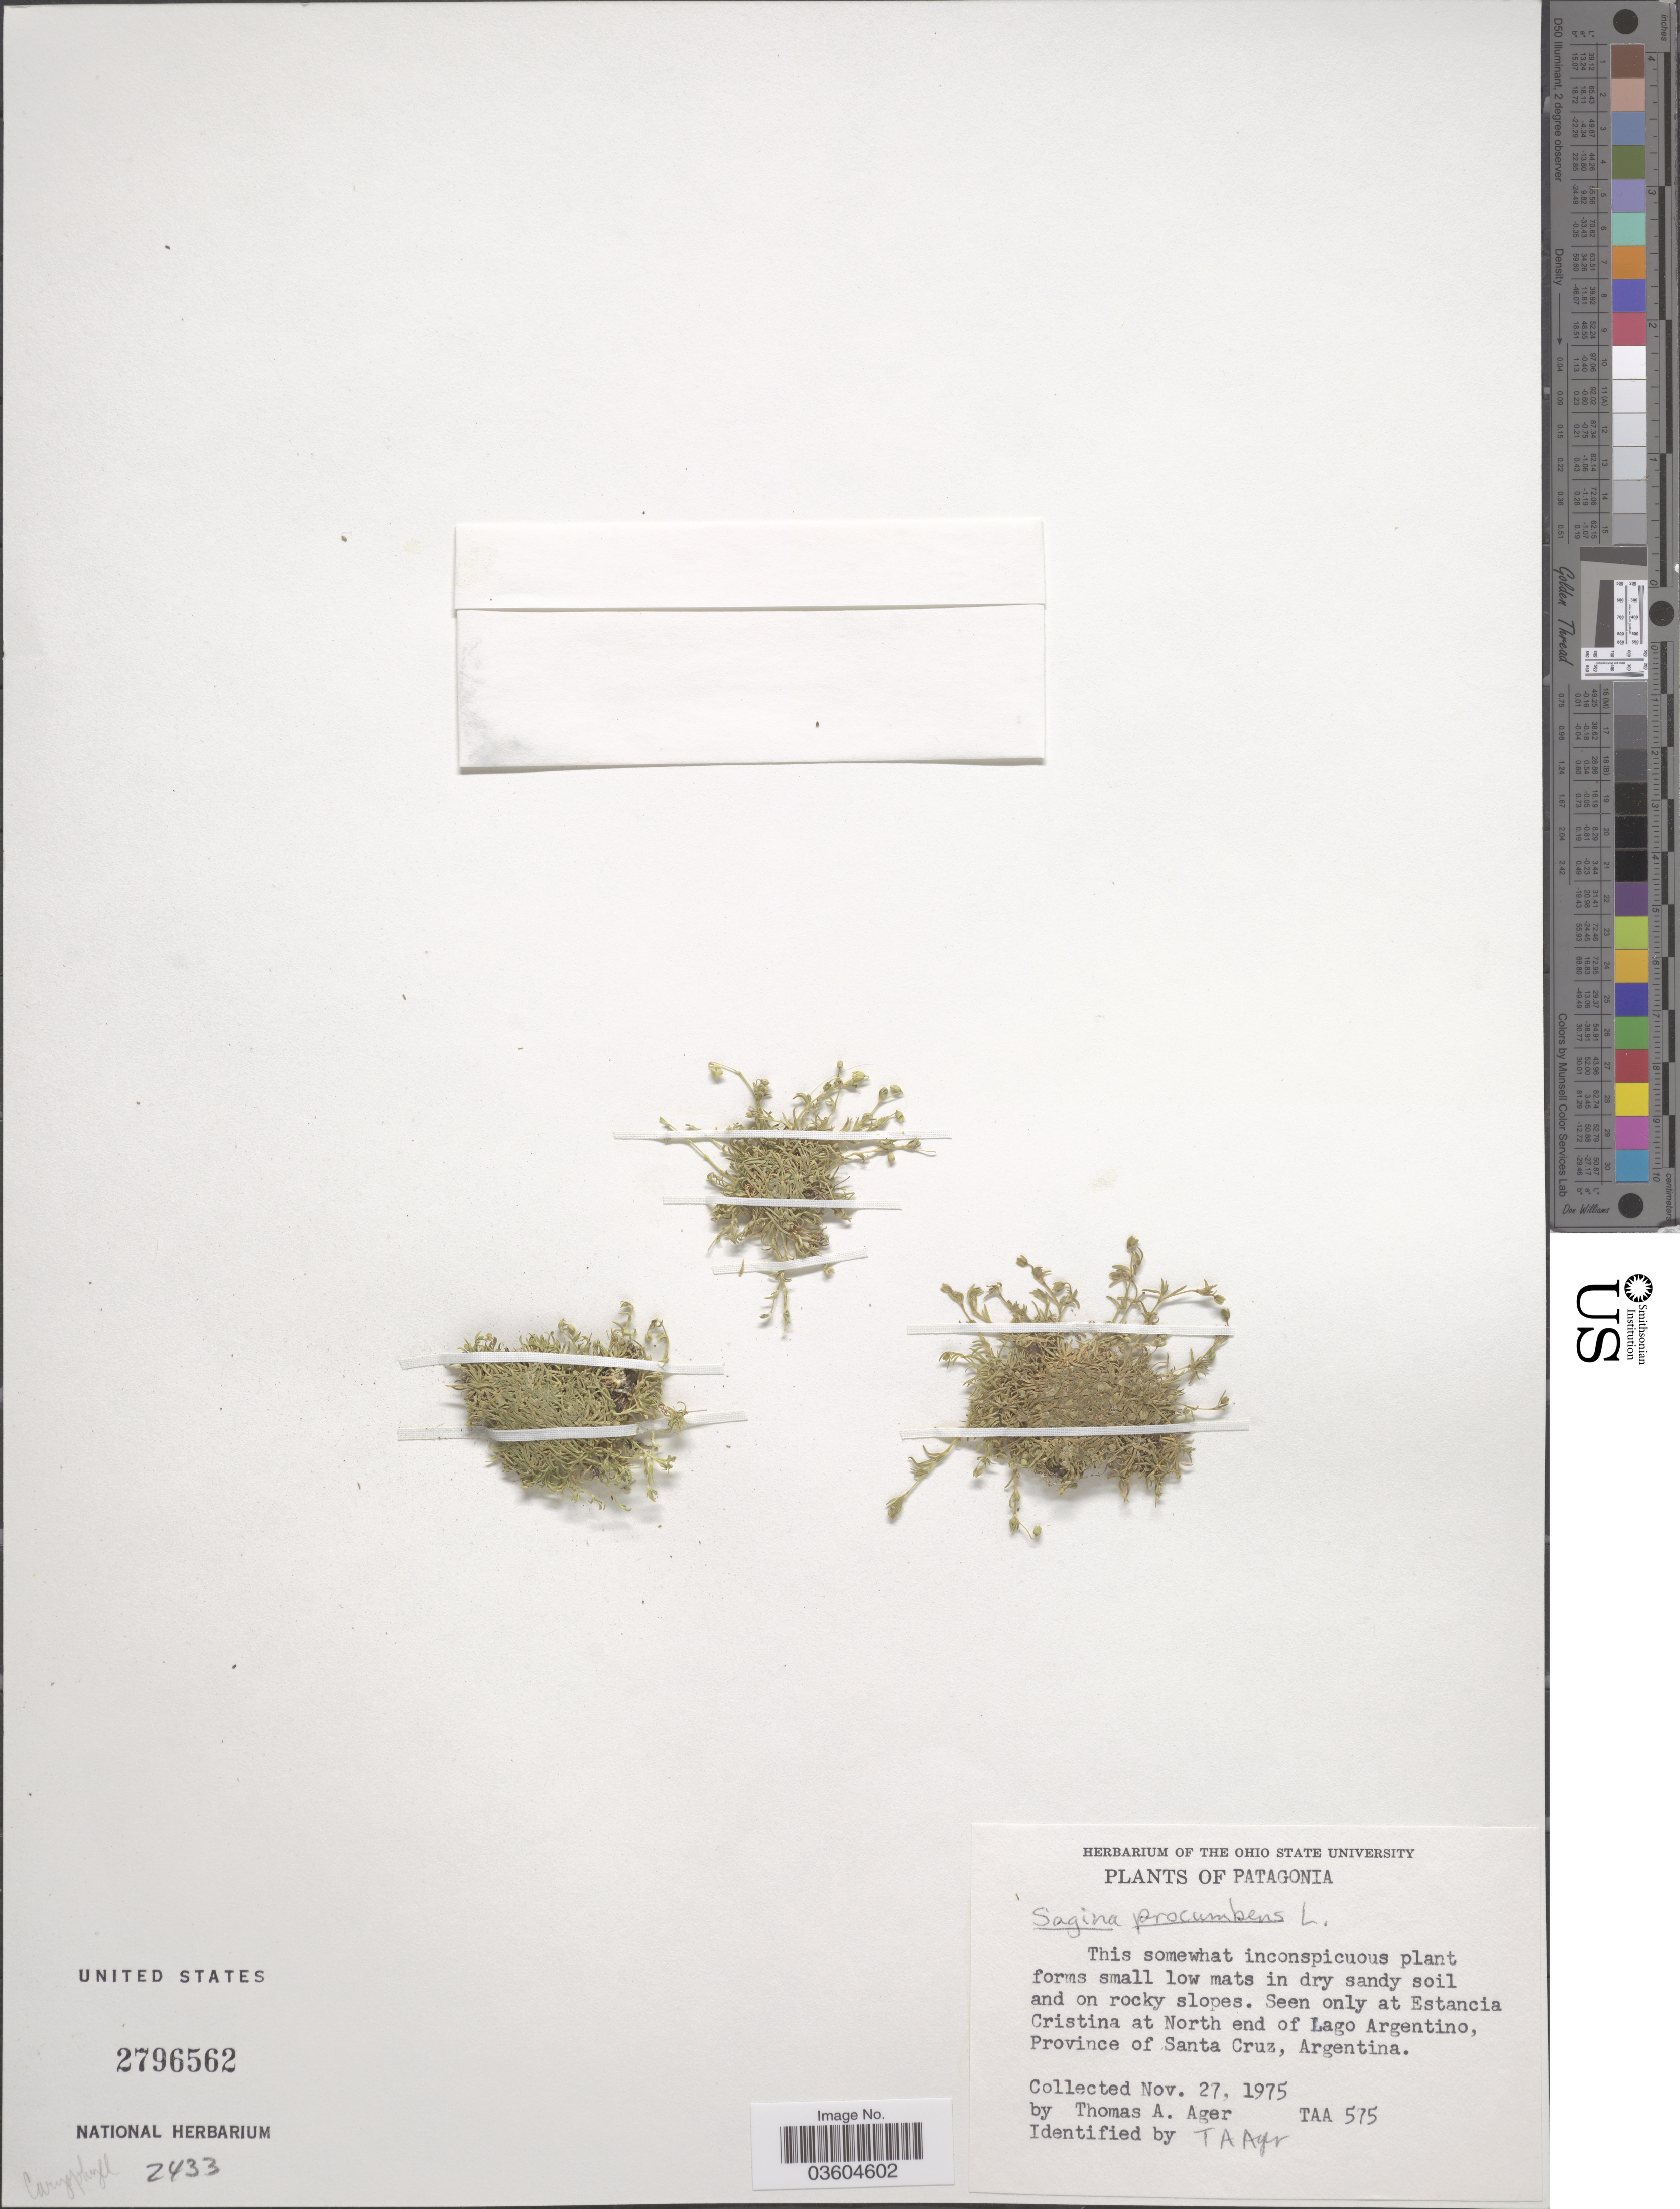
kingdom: Plantae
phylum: Tracheophyta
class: Magnoliopsida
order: Caryophyllales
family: Caryophyllaceae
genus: Sagina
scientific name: Sagina procumbens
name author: L.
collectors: T. A. Ager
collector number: TAA575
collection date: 1975-11-27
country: Argentina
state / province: Santa Cruz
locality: Patagonia. At Estancia Cristina at North end of Lago Argentino.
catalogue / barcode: US 2796562